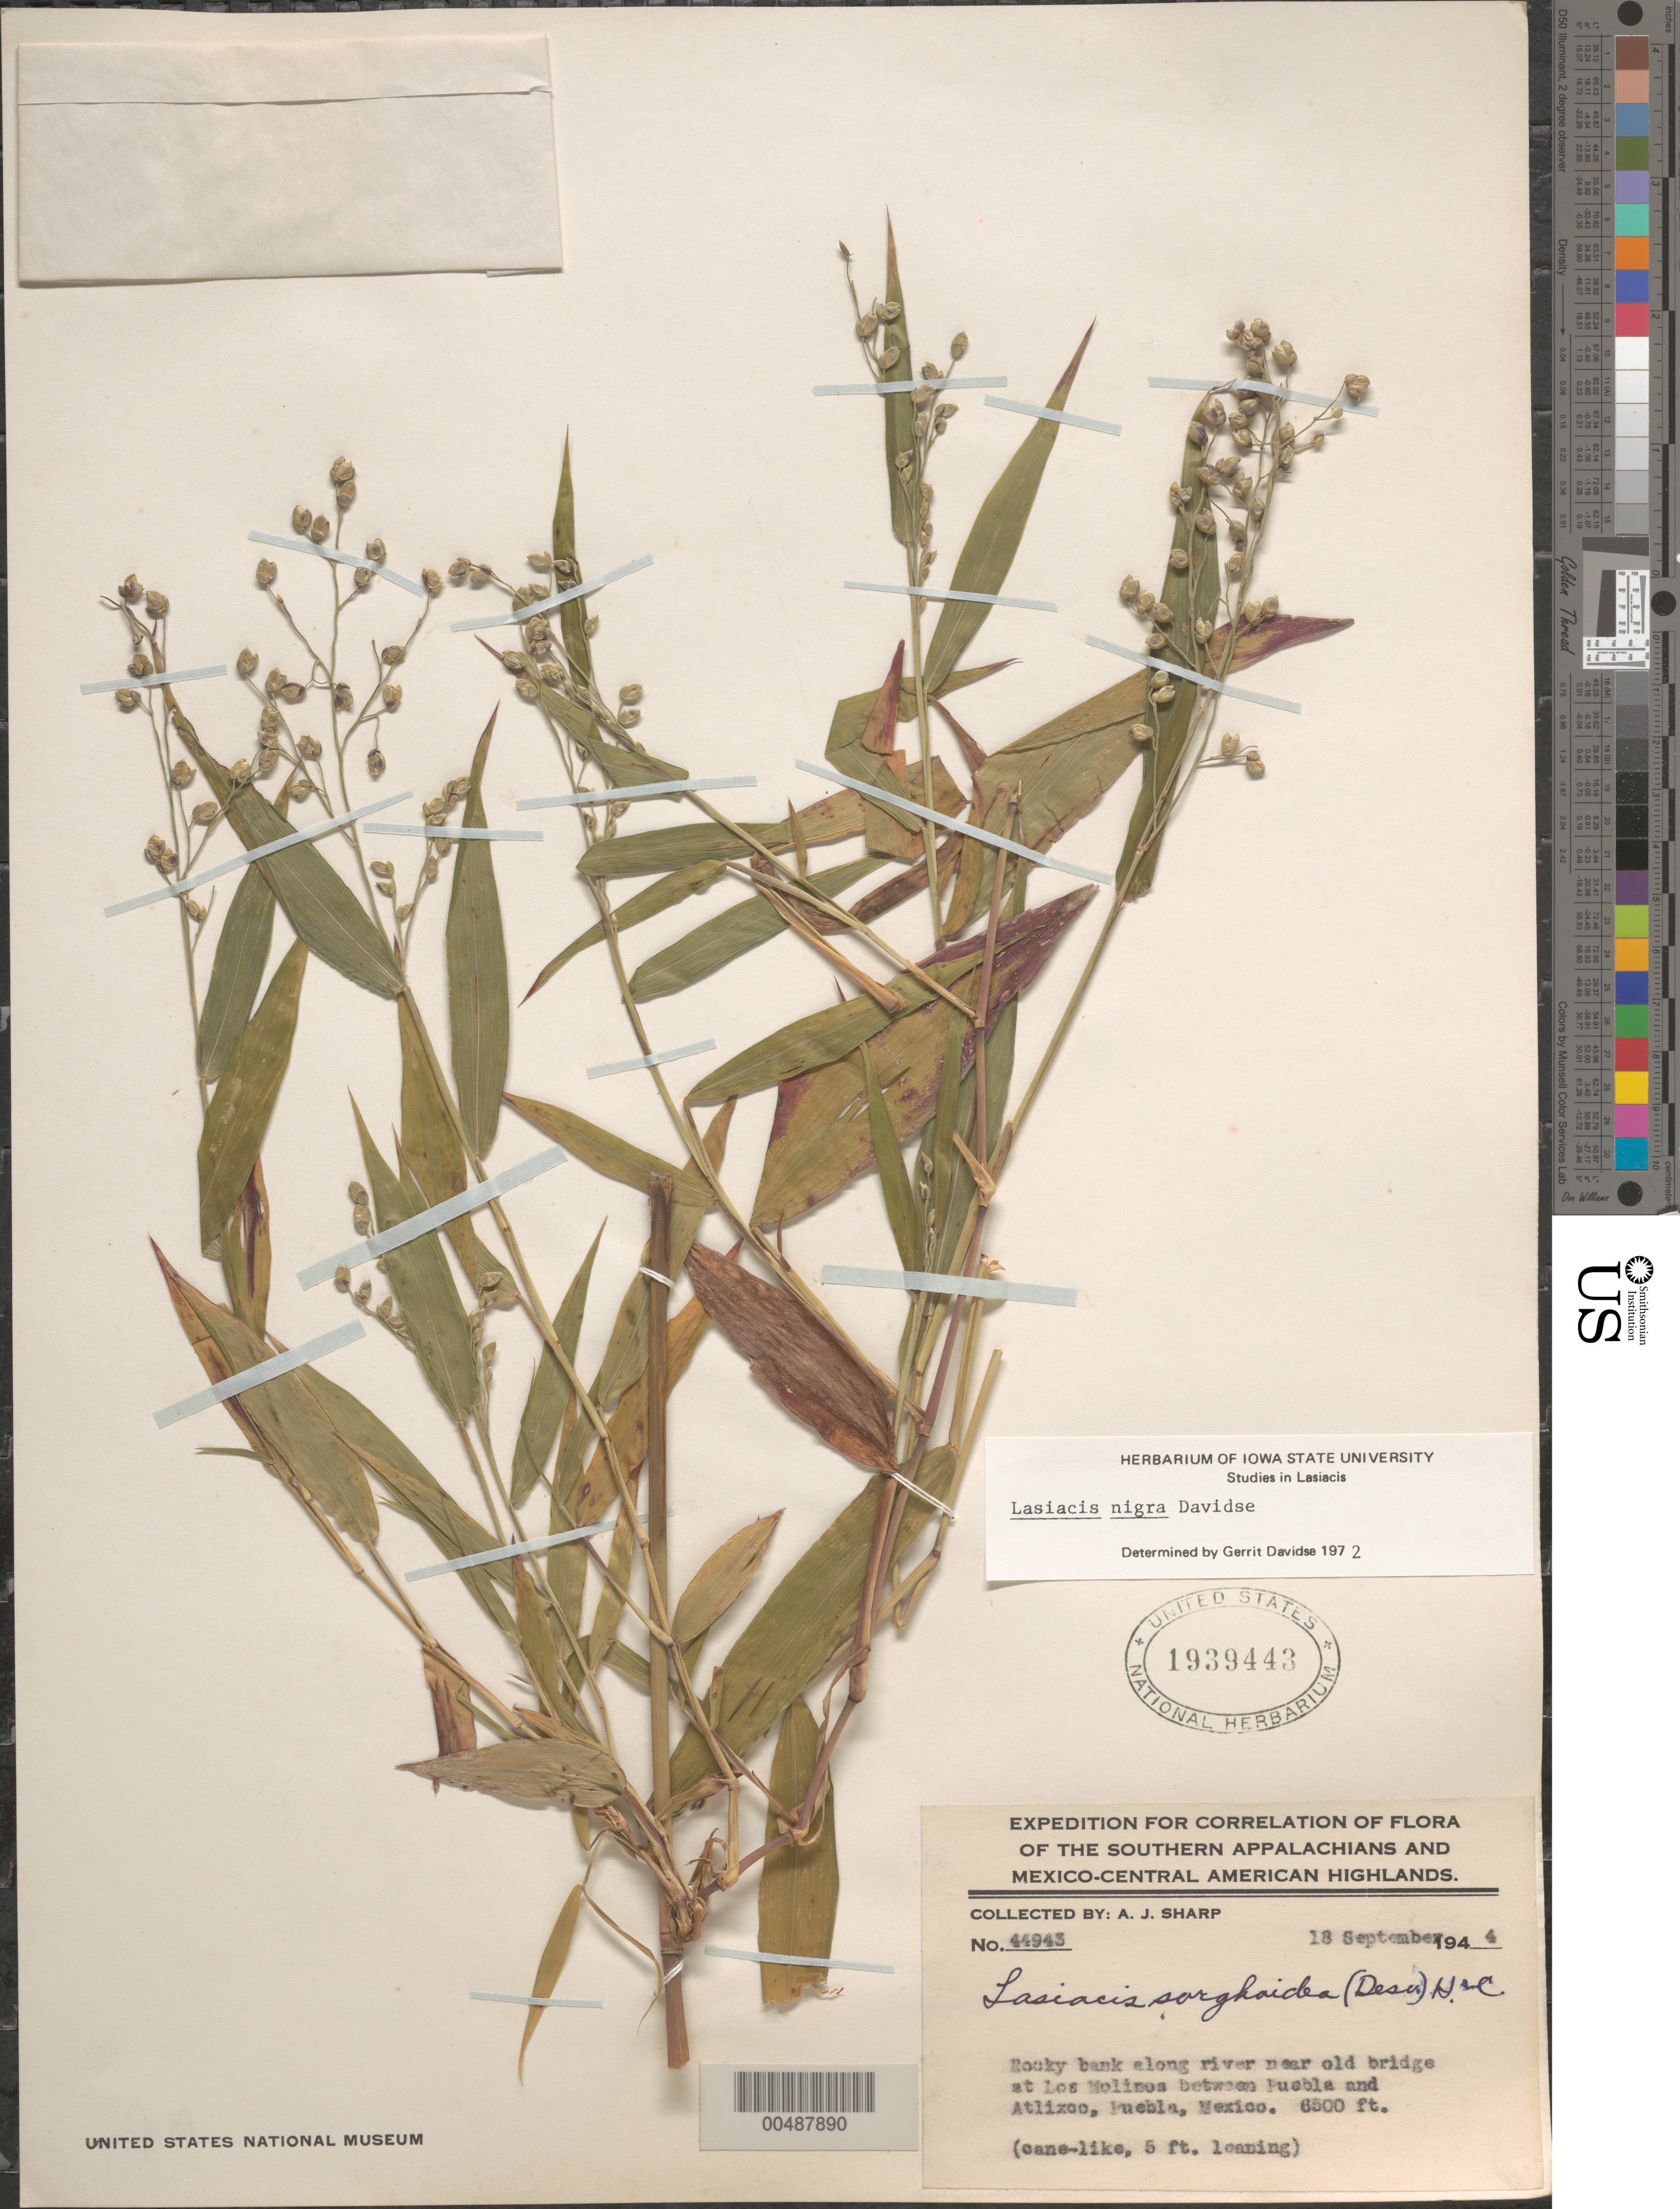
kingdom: Plantae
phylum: Tracheophyta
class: Liliopsida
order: Poales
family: Poaceae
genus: Lasiacis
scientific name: Lasiacis maxonii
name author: Swallen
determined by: Davidse, Gerrit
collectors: A. J. Sharp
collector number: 44943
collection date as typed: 18 Sep 1944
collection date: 1944-09-18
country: Mexico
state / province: Puebla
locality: Near old bridge at Los Molinos between Puebla & Atlixco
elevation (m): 2591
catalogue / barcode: US 1939443